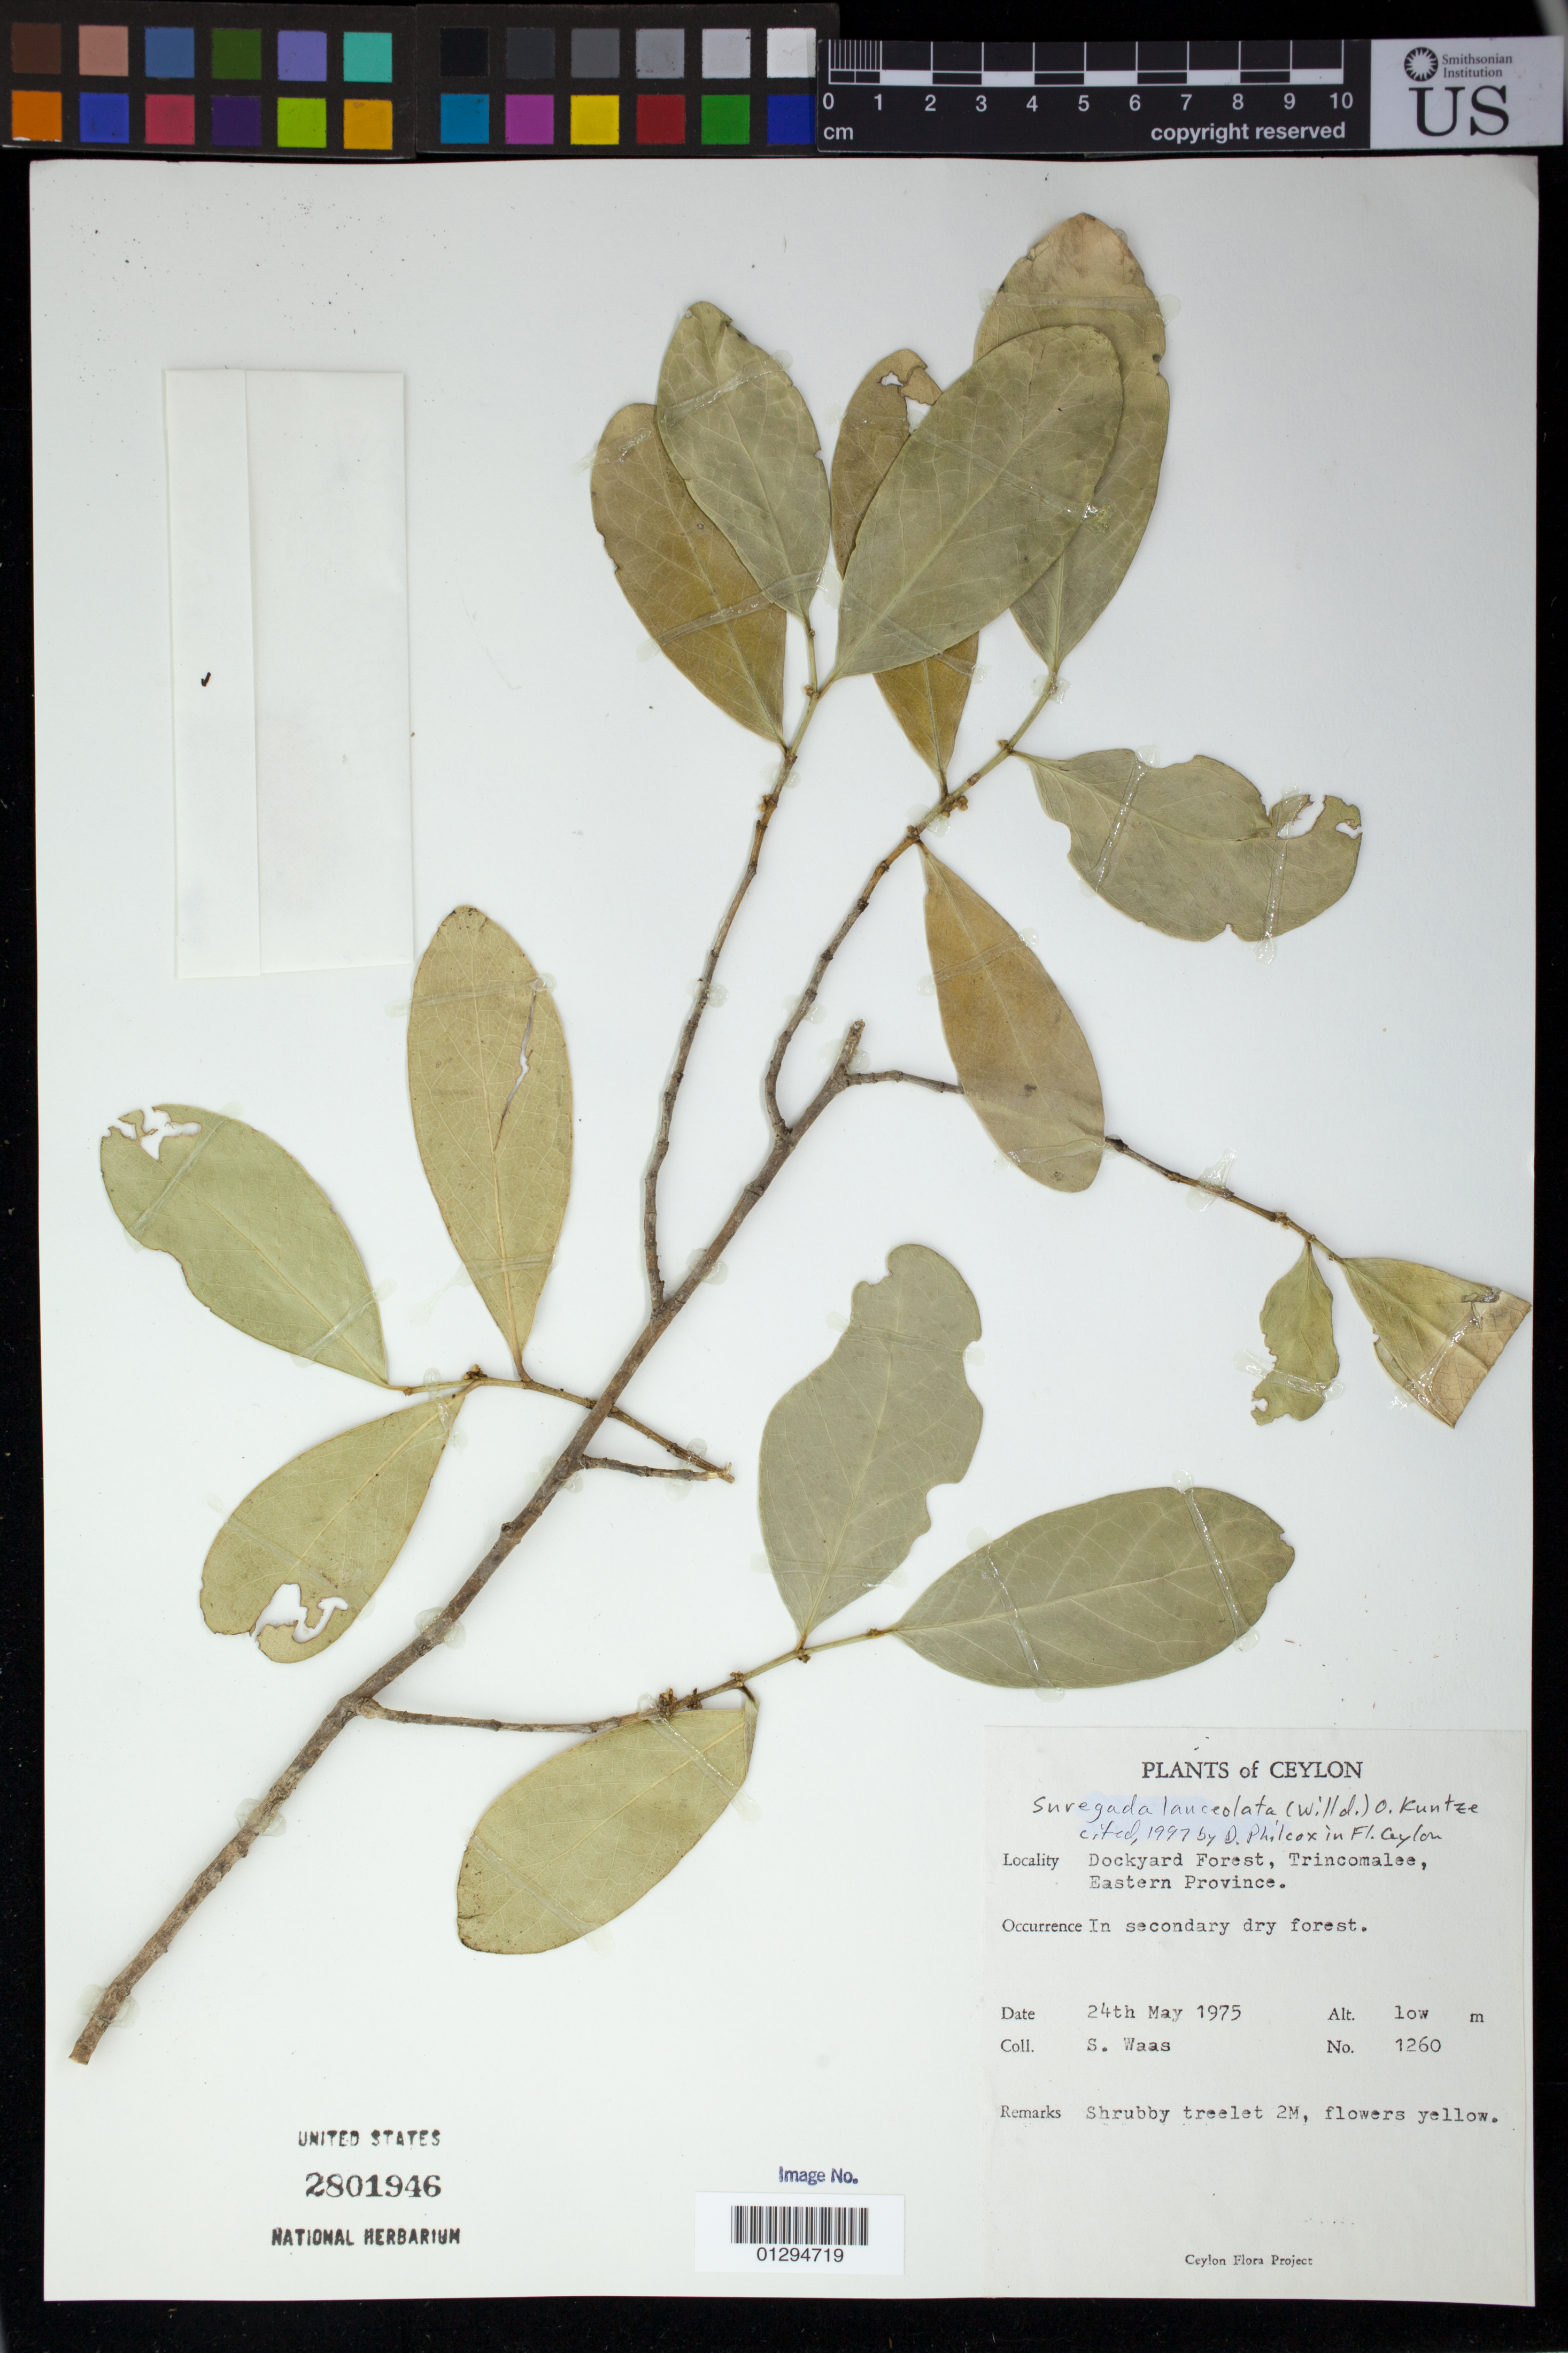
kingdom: Plantae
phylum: Tracheophyta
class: Magnoliopsida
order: Malpighiales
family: Euphorbiaceae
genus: Suregada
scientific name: Suregada lanceolata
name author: (Willd.) Kuntze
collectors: S. Waas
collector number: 1260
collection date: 1975-05-24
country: Sri Lanka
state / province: Eastern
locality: Dockyard forest, Trincomalee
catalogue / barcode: US 2801946